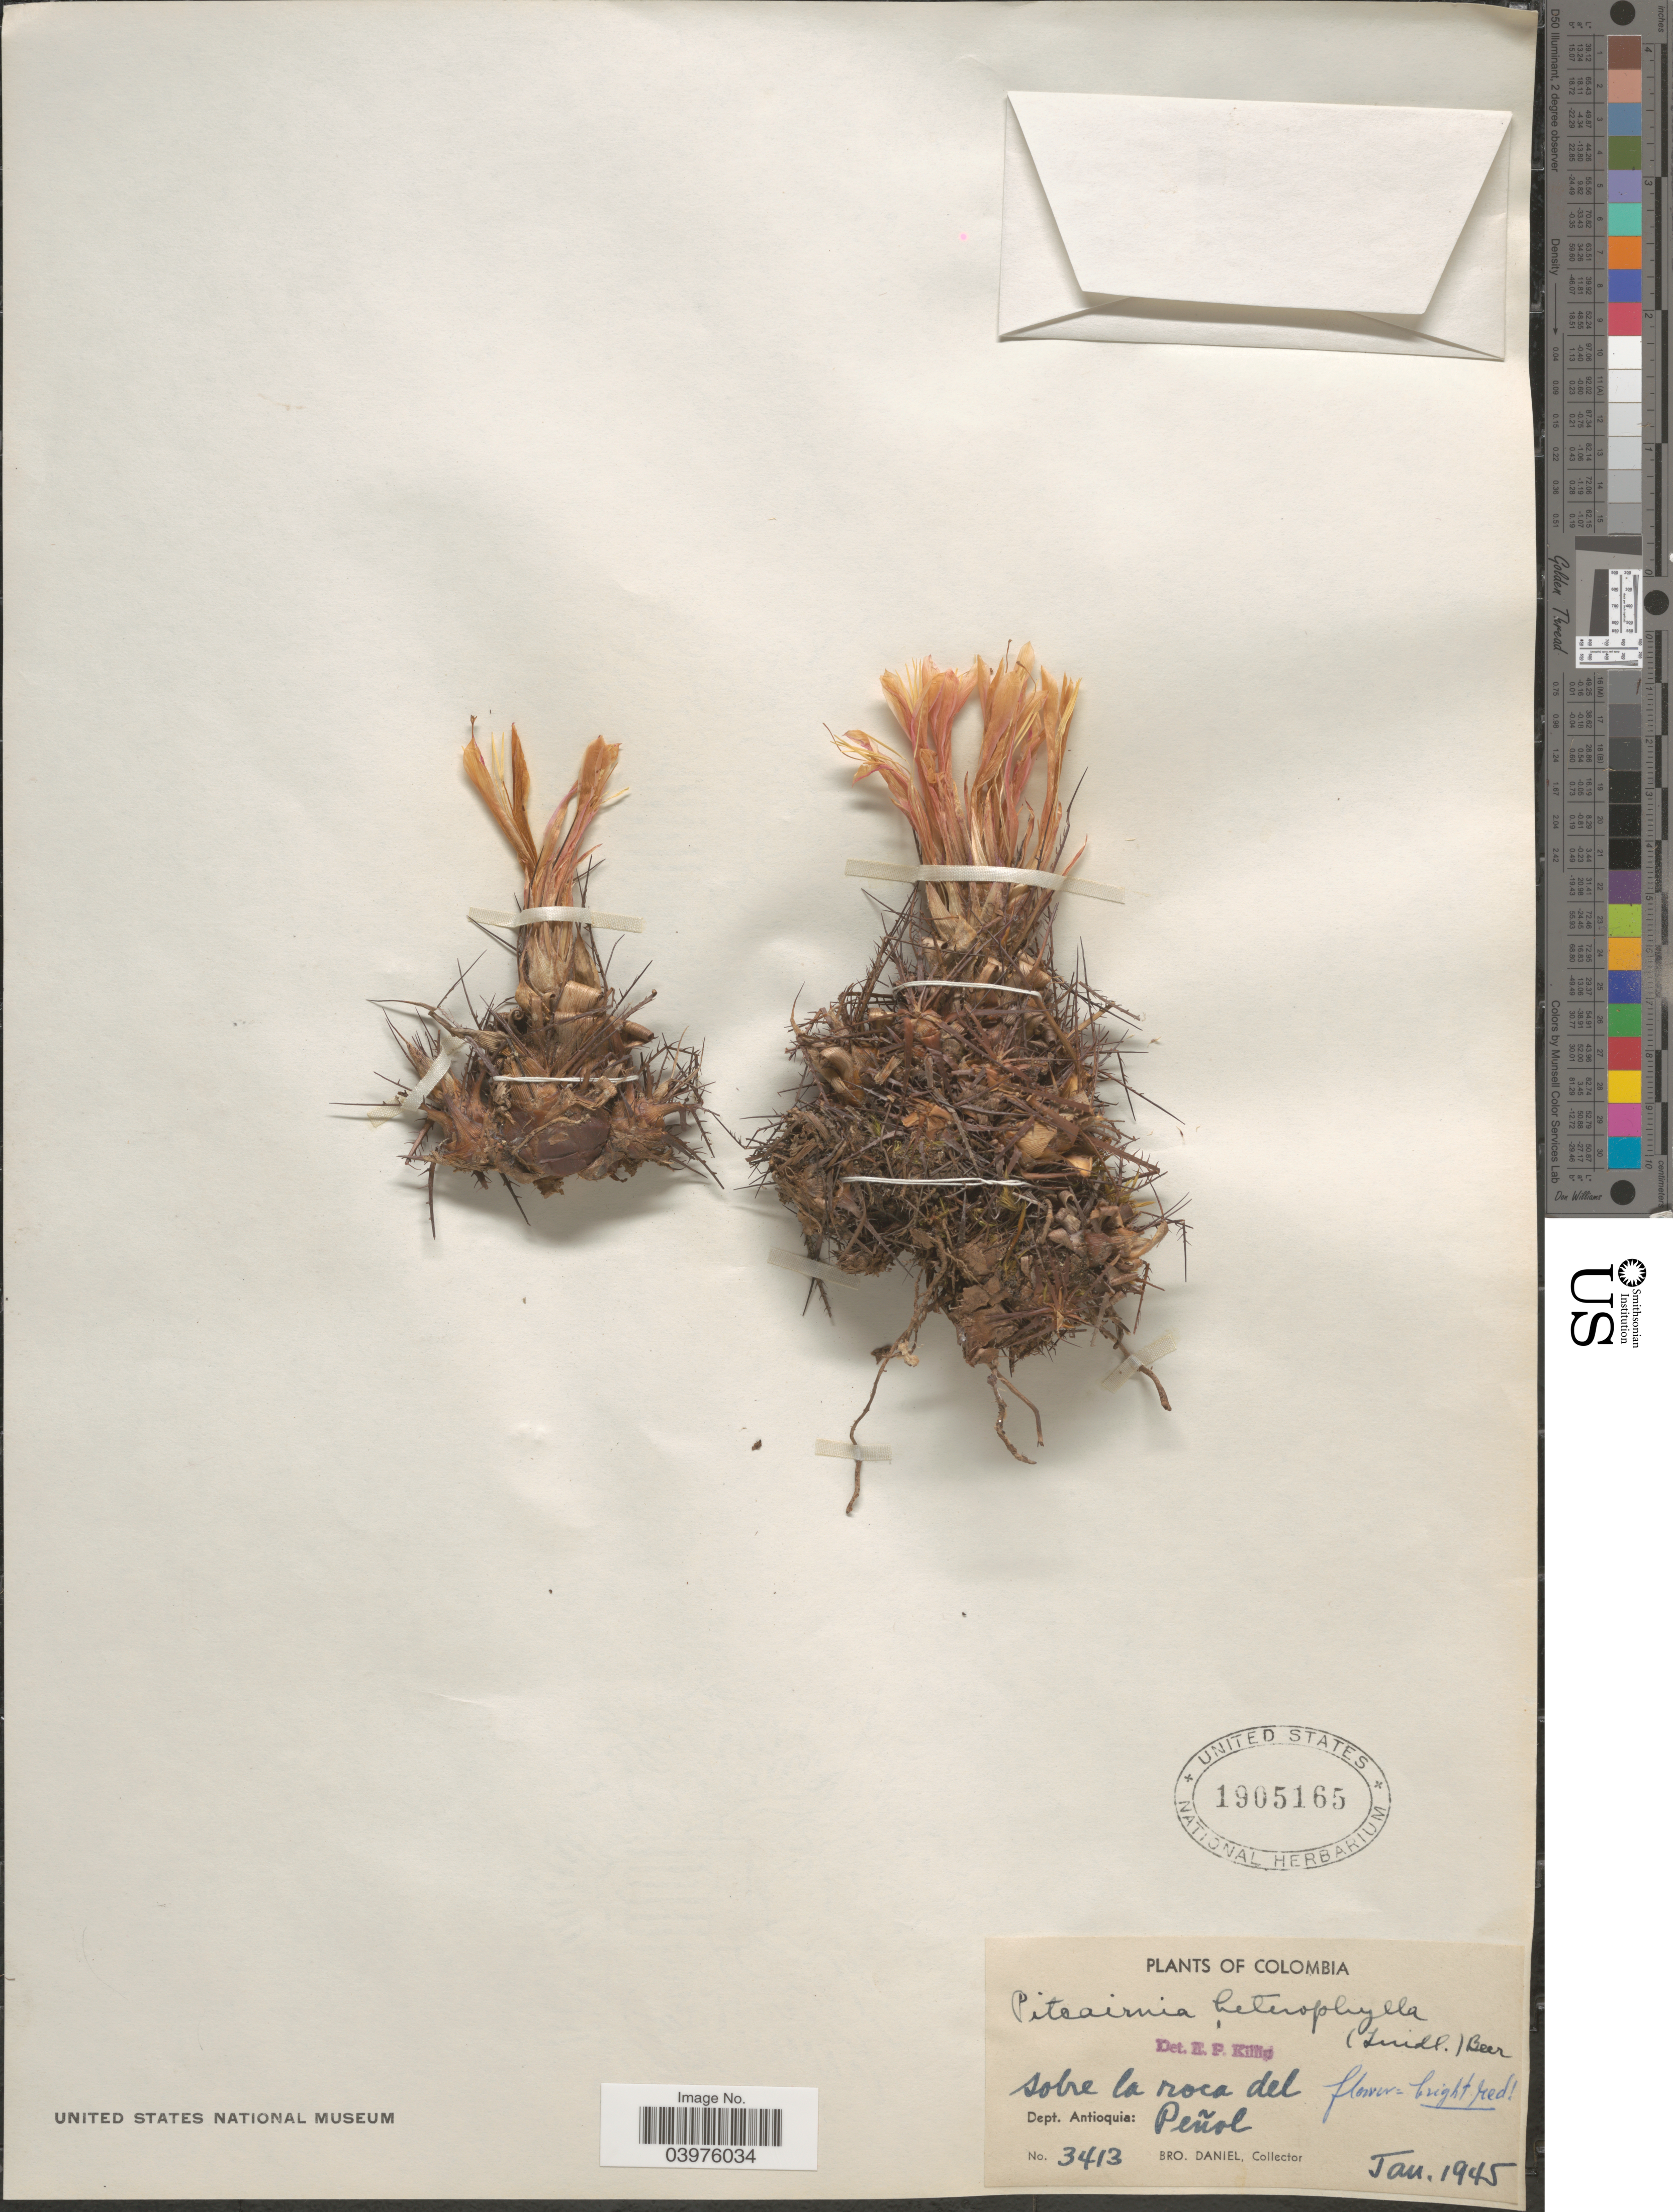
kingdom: Plantae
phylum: Tracheophyta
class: Liliopsida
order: Poales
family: Bromeliaceae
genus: Pitcairnia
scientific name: Pitcairnia heterophylla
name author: (Lindl.) Beer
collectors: Bro. Daniel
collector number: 3413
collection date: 1945-01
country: Colombia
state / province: Antioquia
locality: Sobre la roca del Peñol. Dept. Antiioquia.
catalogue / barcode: US 1905165